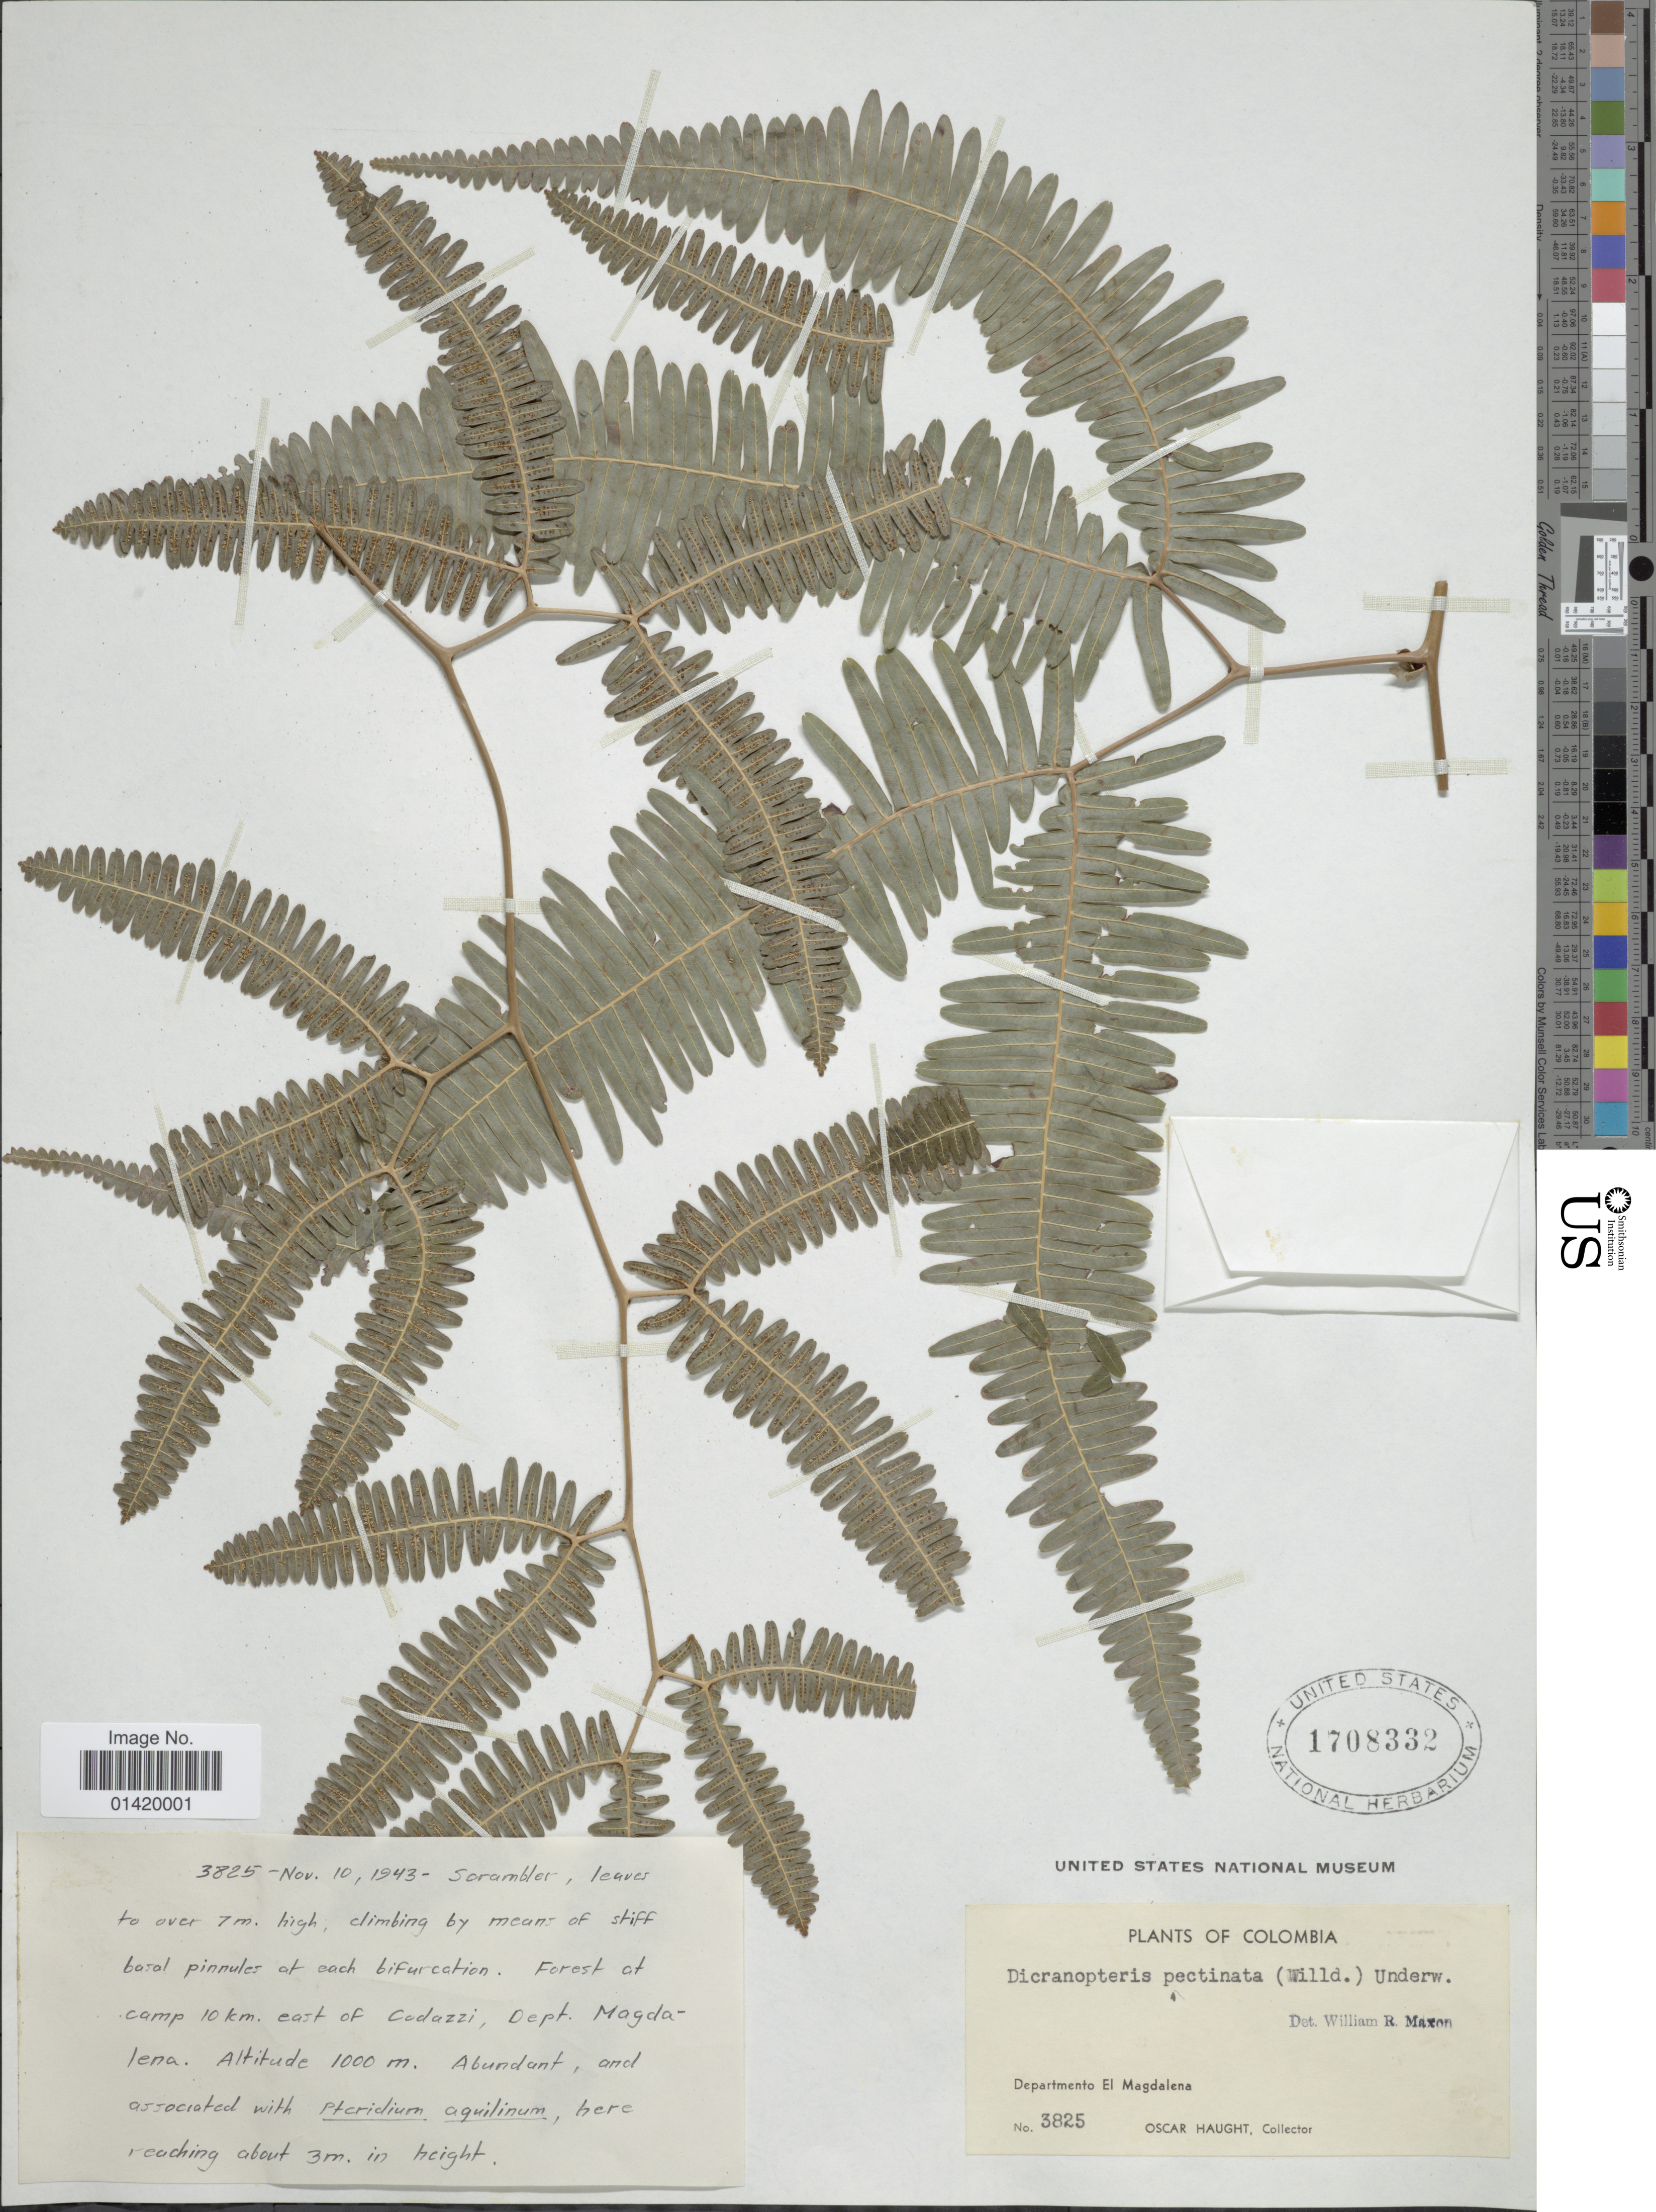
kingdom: Plantae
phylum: Tracheophyta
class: Polypodiopsida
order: Gleicheniales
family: Gleicheniaceae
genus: Gleichenella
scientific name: Gleichenella pectinata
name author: (Willd.) Ching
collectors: O. L. Haught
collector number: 3825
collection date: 1943-11-10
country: Colombia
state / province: Magdalena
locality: Forest of camp 10 km east of Codazi, Department El Magdalena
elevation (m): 1000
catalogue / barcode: US 1708332